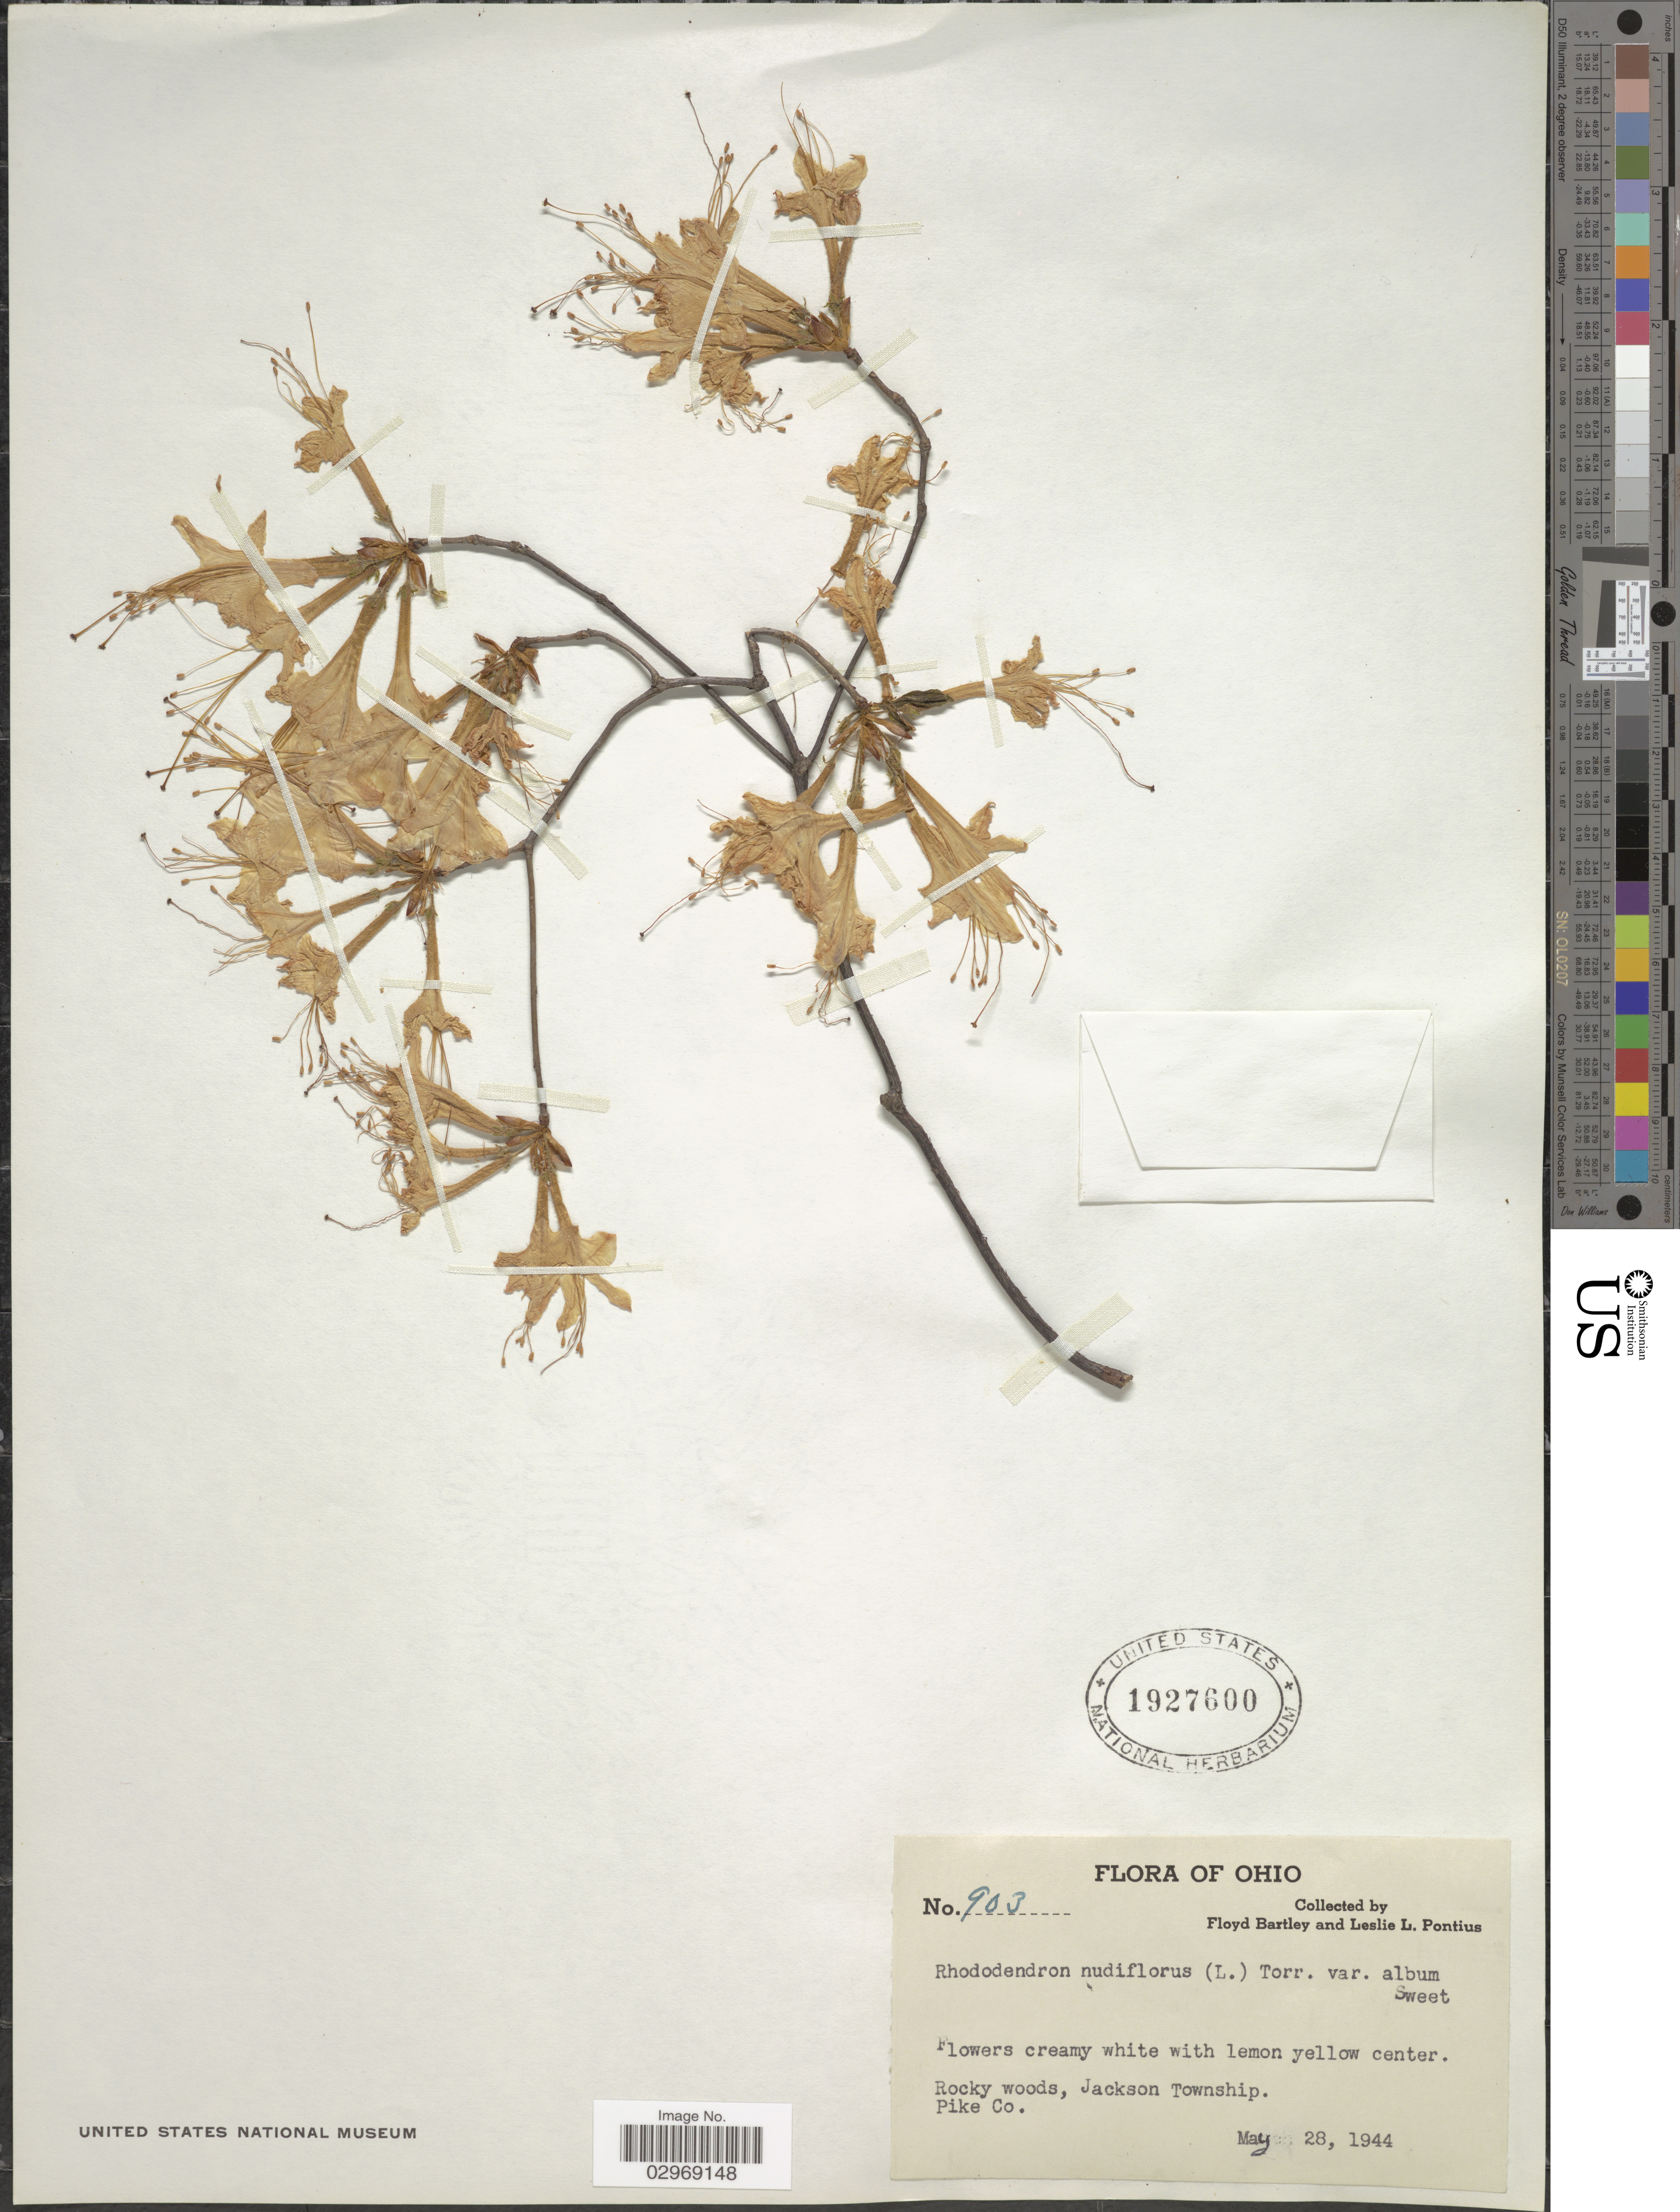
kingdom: Plantae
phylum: Tracheophyta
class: Magnoliopsida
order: Ericales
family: Ericaceae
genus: Rhododendron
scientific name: Rhododendron nudiflorum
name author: Torr.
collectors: F. Bartley & L. L. Pontious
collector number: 903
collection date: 1944-05-28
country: United States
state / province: Ohio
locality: Rocky woods, Jackson Township. Pike Co.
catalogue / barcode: US 1927600